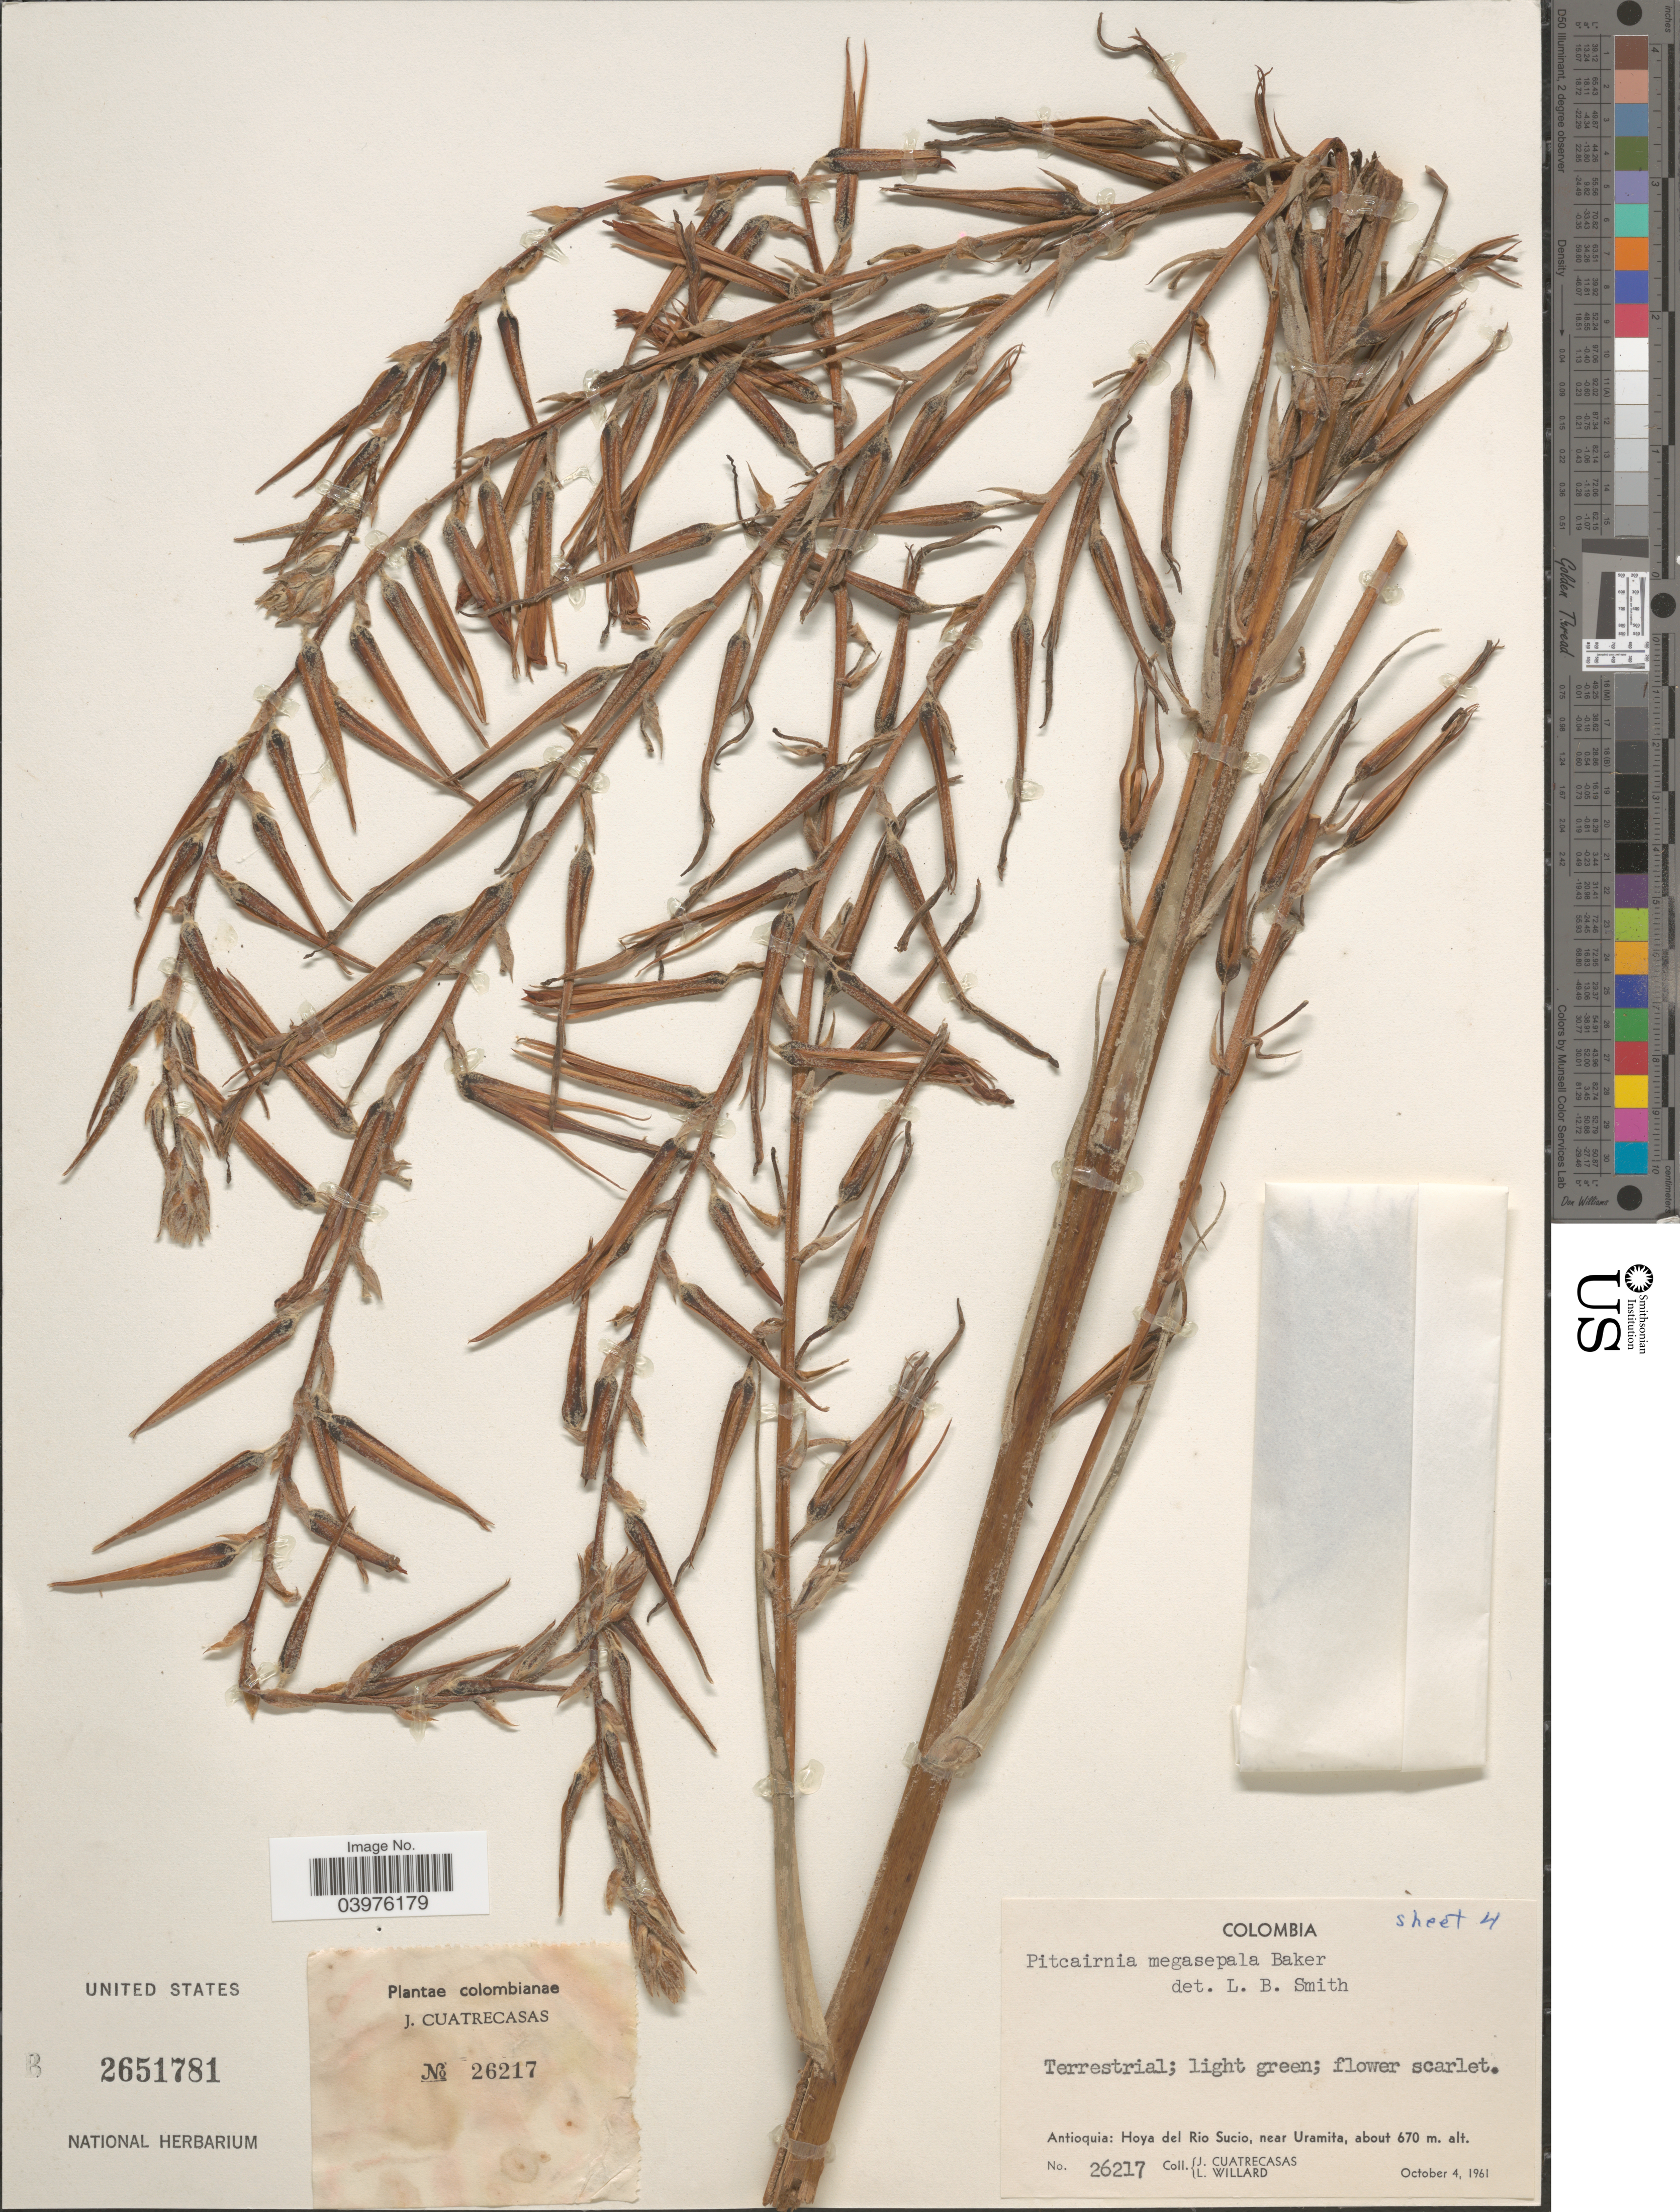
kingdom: Plantae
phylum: Tracheophyta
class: Liliopsida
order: Poales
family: Bromeliaceae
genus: Pitcairnia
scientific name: Pitcairnia megasepala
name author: Baker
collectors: J. Cuatrecasas & L. Willard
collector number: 26217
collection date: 1961-10-04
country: Colombia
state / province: Antioquia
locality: Hoya del Rio Sucio, near Uramita.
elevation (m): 670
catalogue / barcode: US 2651781